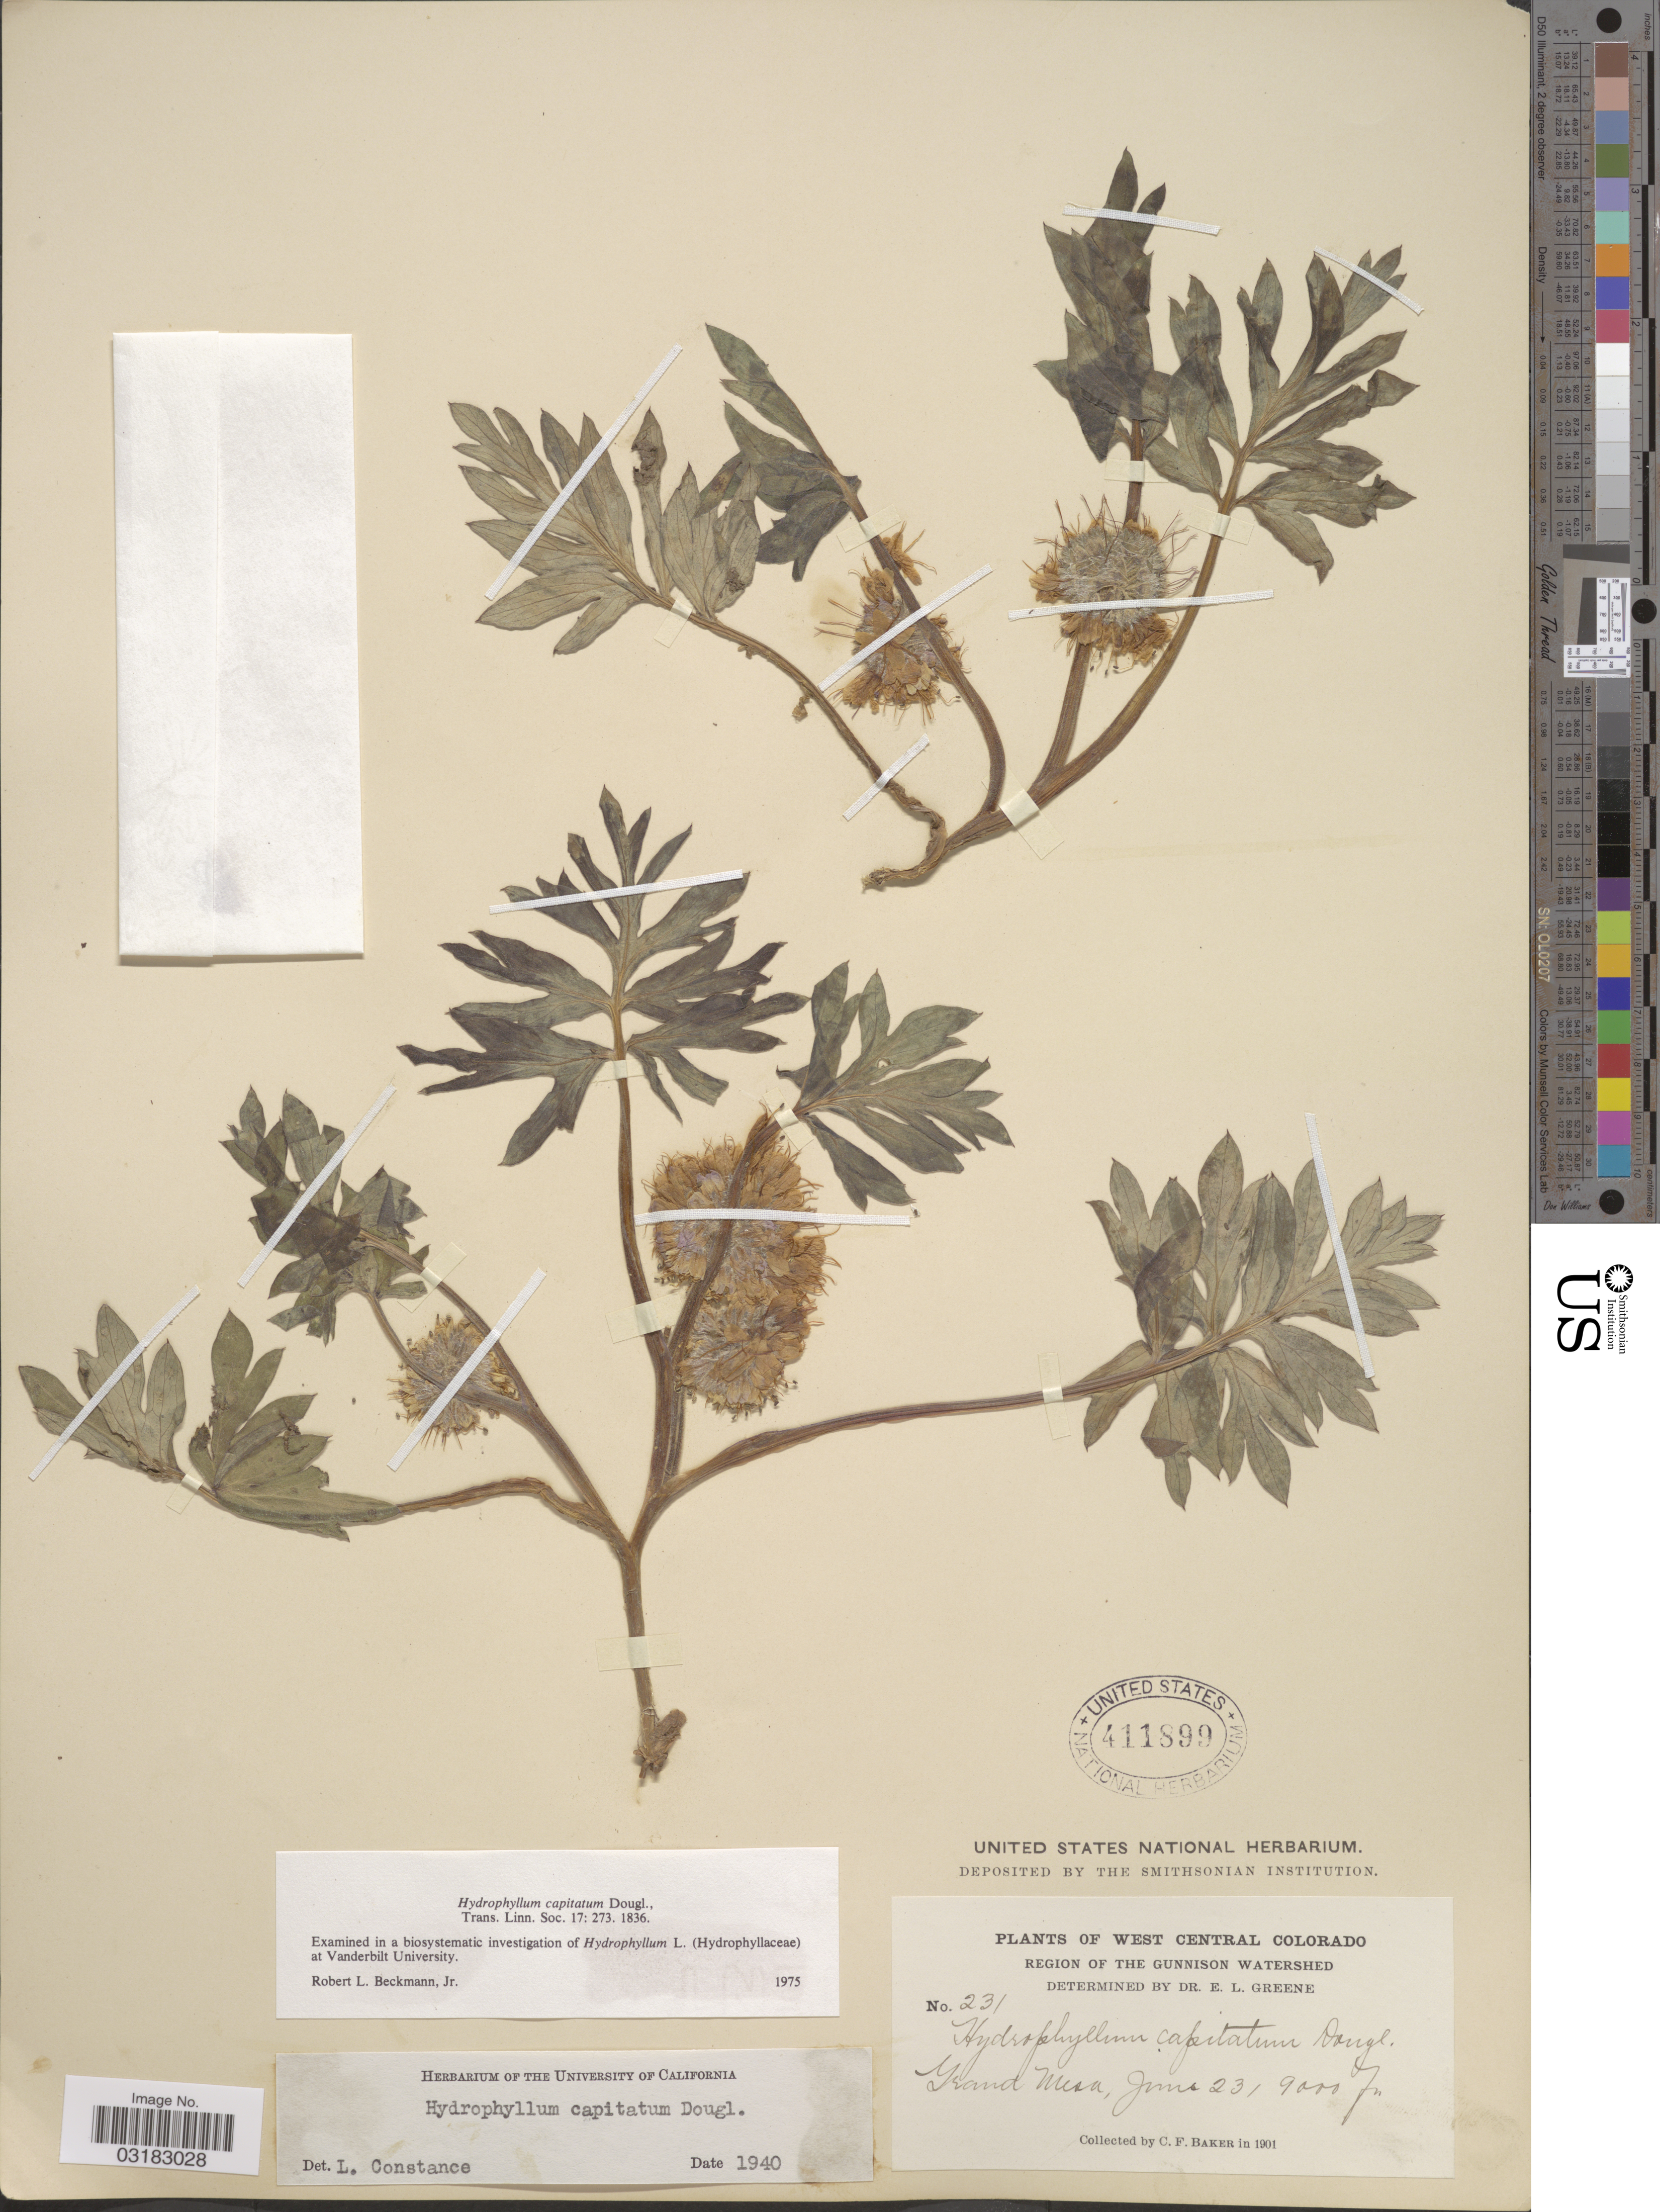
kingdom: Plantae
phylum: Tracheophyta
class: Magnoliopsida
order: Boraginales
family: Hydrophyllaceae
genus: Hydrophyllum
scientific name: Hydrophyllum capitatum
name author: Douglas ex Benth.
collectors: C. F. Baker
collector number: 231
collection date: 1901-06-23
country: United States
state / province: Colorado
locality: Central Colorado. Region of the Gunnison Watershed. Grand Mesa.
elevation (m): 2743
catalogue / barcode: US 411899